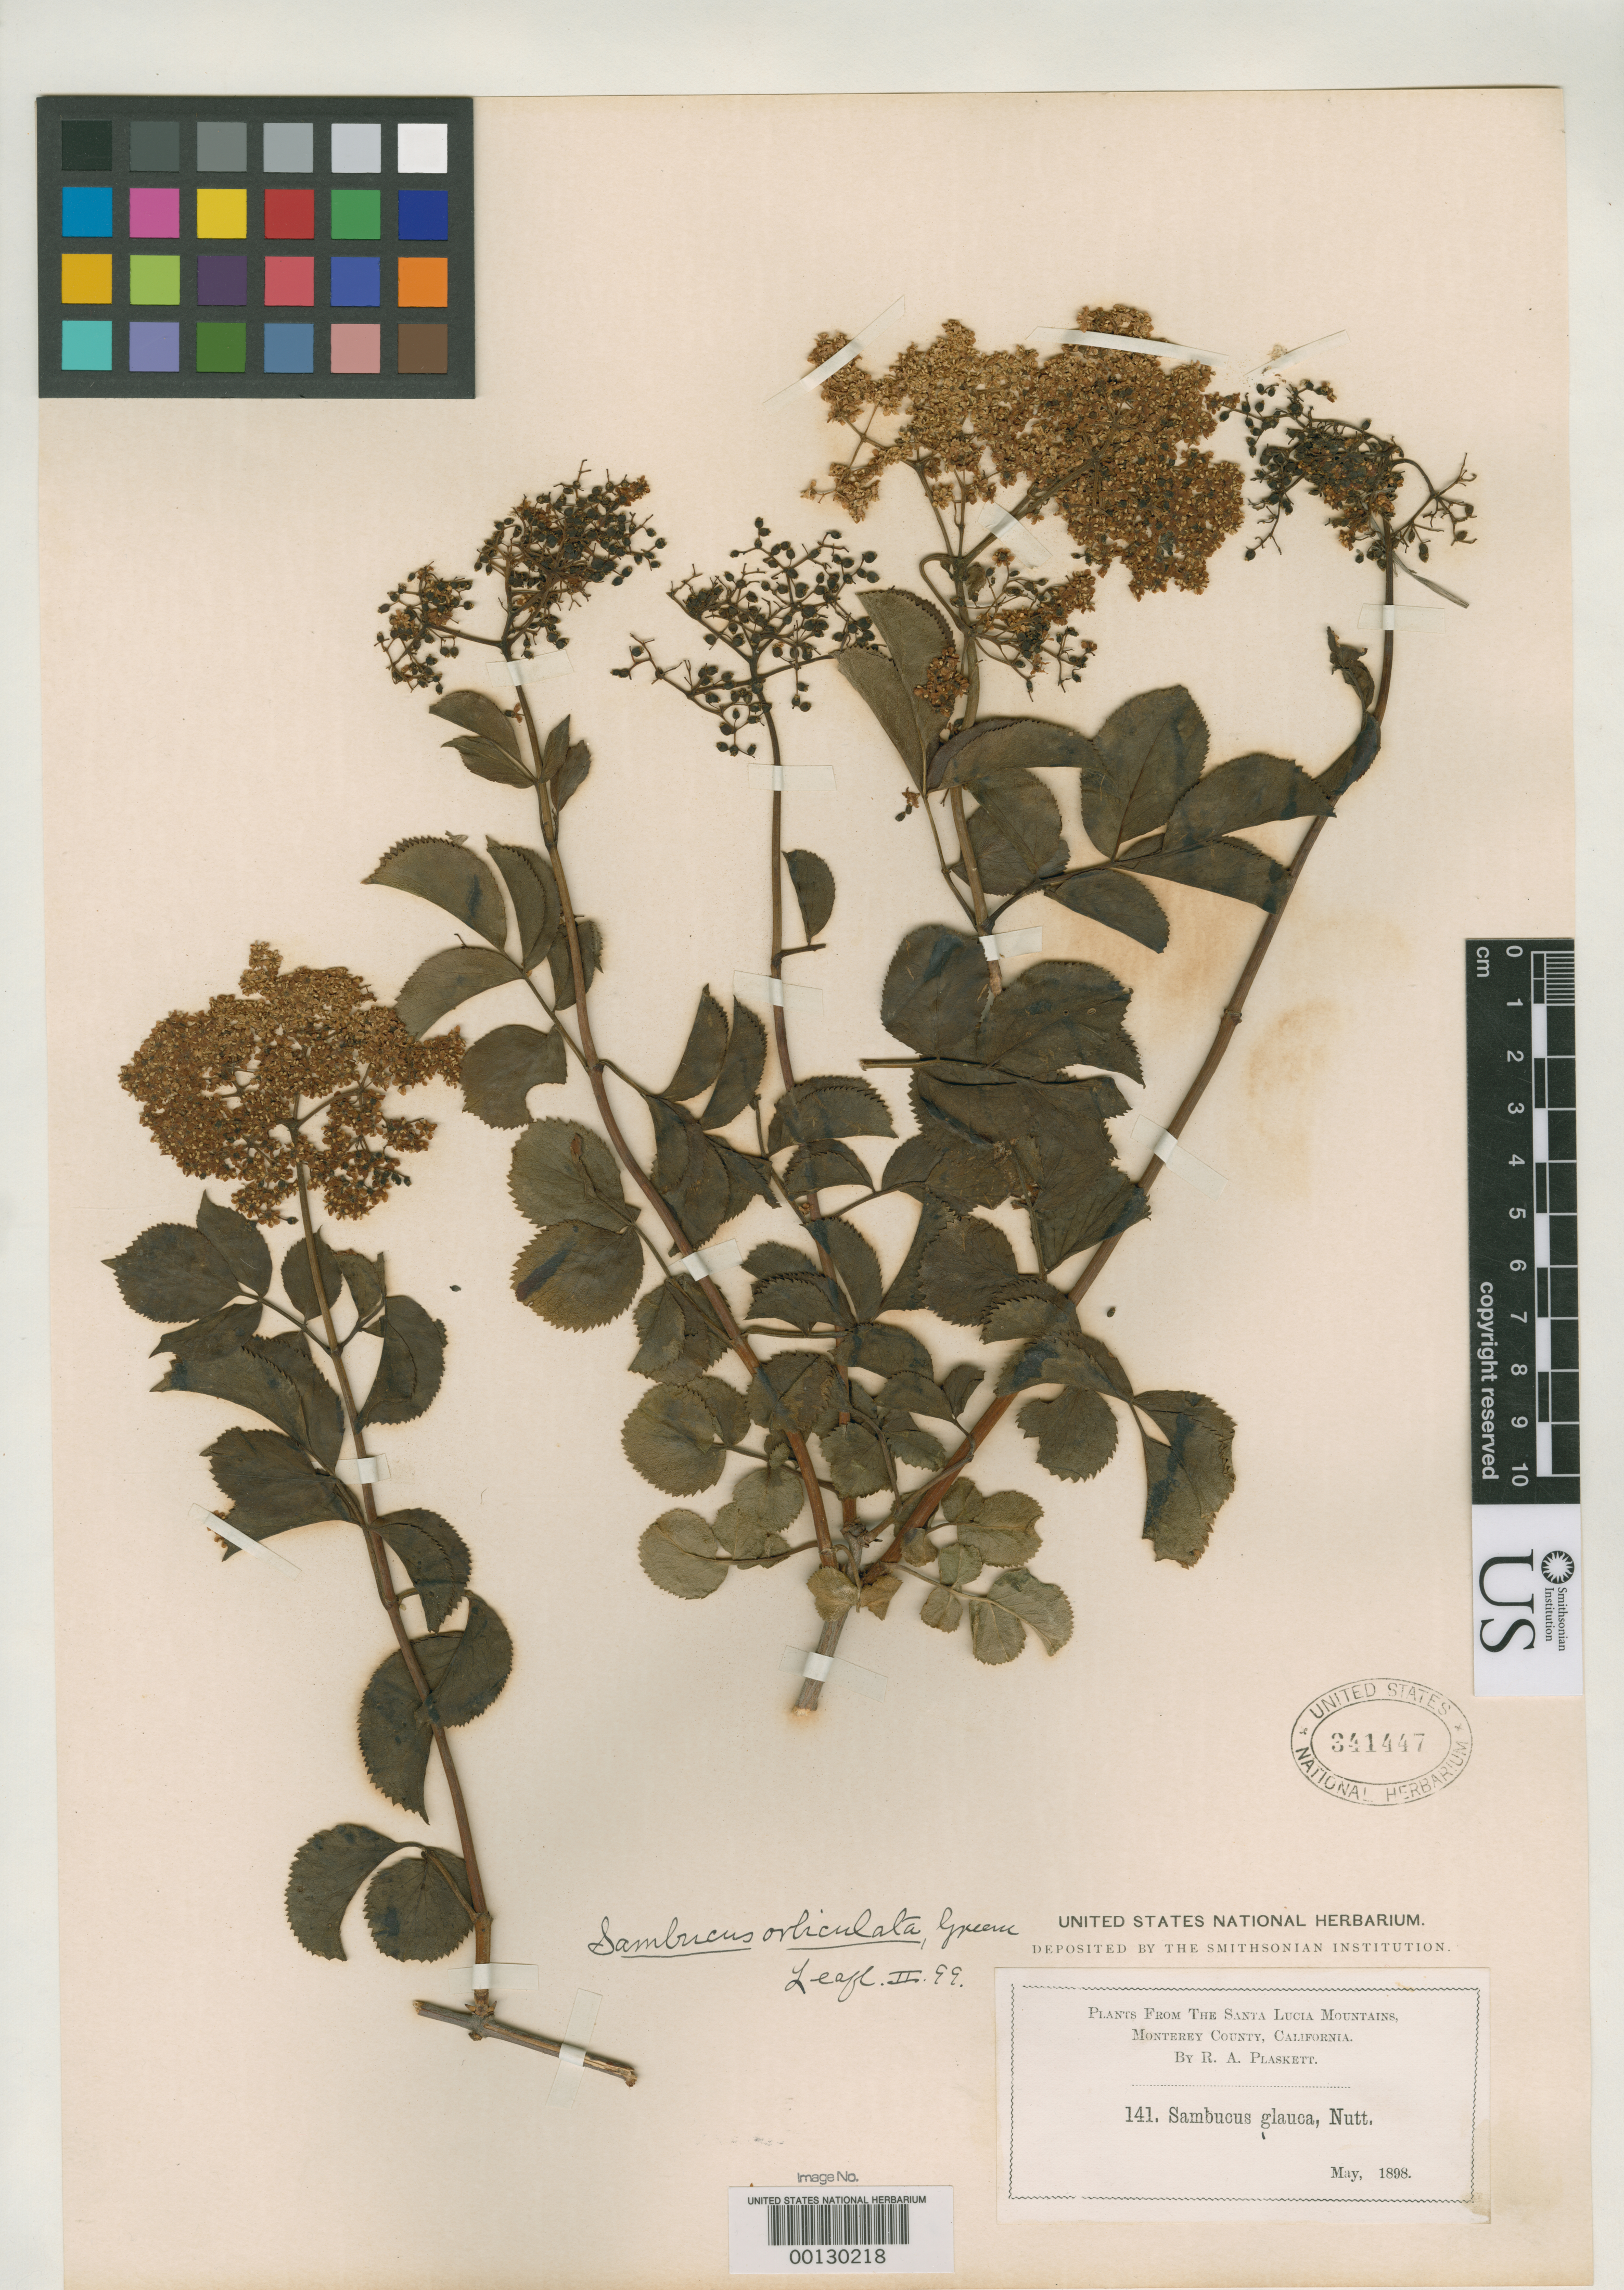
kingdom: Plantae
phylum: Tracheophyta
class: Magnoliopsida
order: Dipsacales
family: Viburnaceae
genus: Sambucus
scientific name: Sambucus orbiculata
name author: Greene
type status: Holotype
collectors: R. Plaskett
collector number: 141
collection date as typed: May 1898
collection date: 1898-05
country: United States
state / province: California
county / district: Monterey / San Luis Obispo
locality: Santa Lucia Mountains.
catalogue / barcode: US 341447